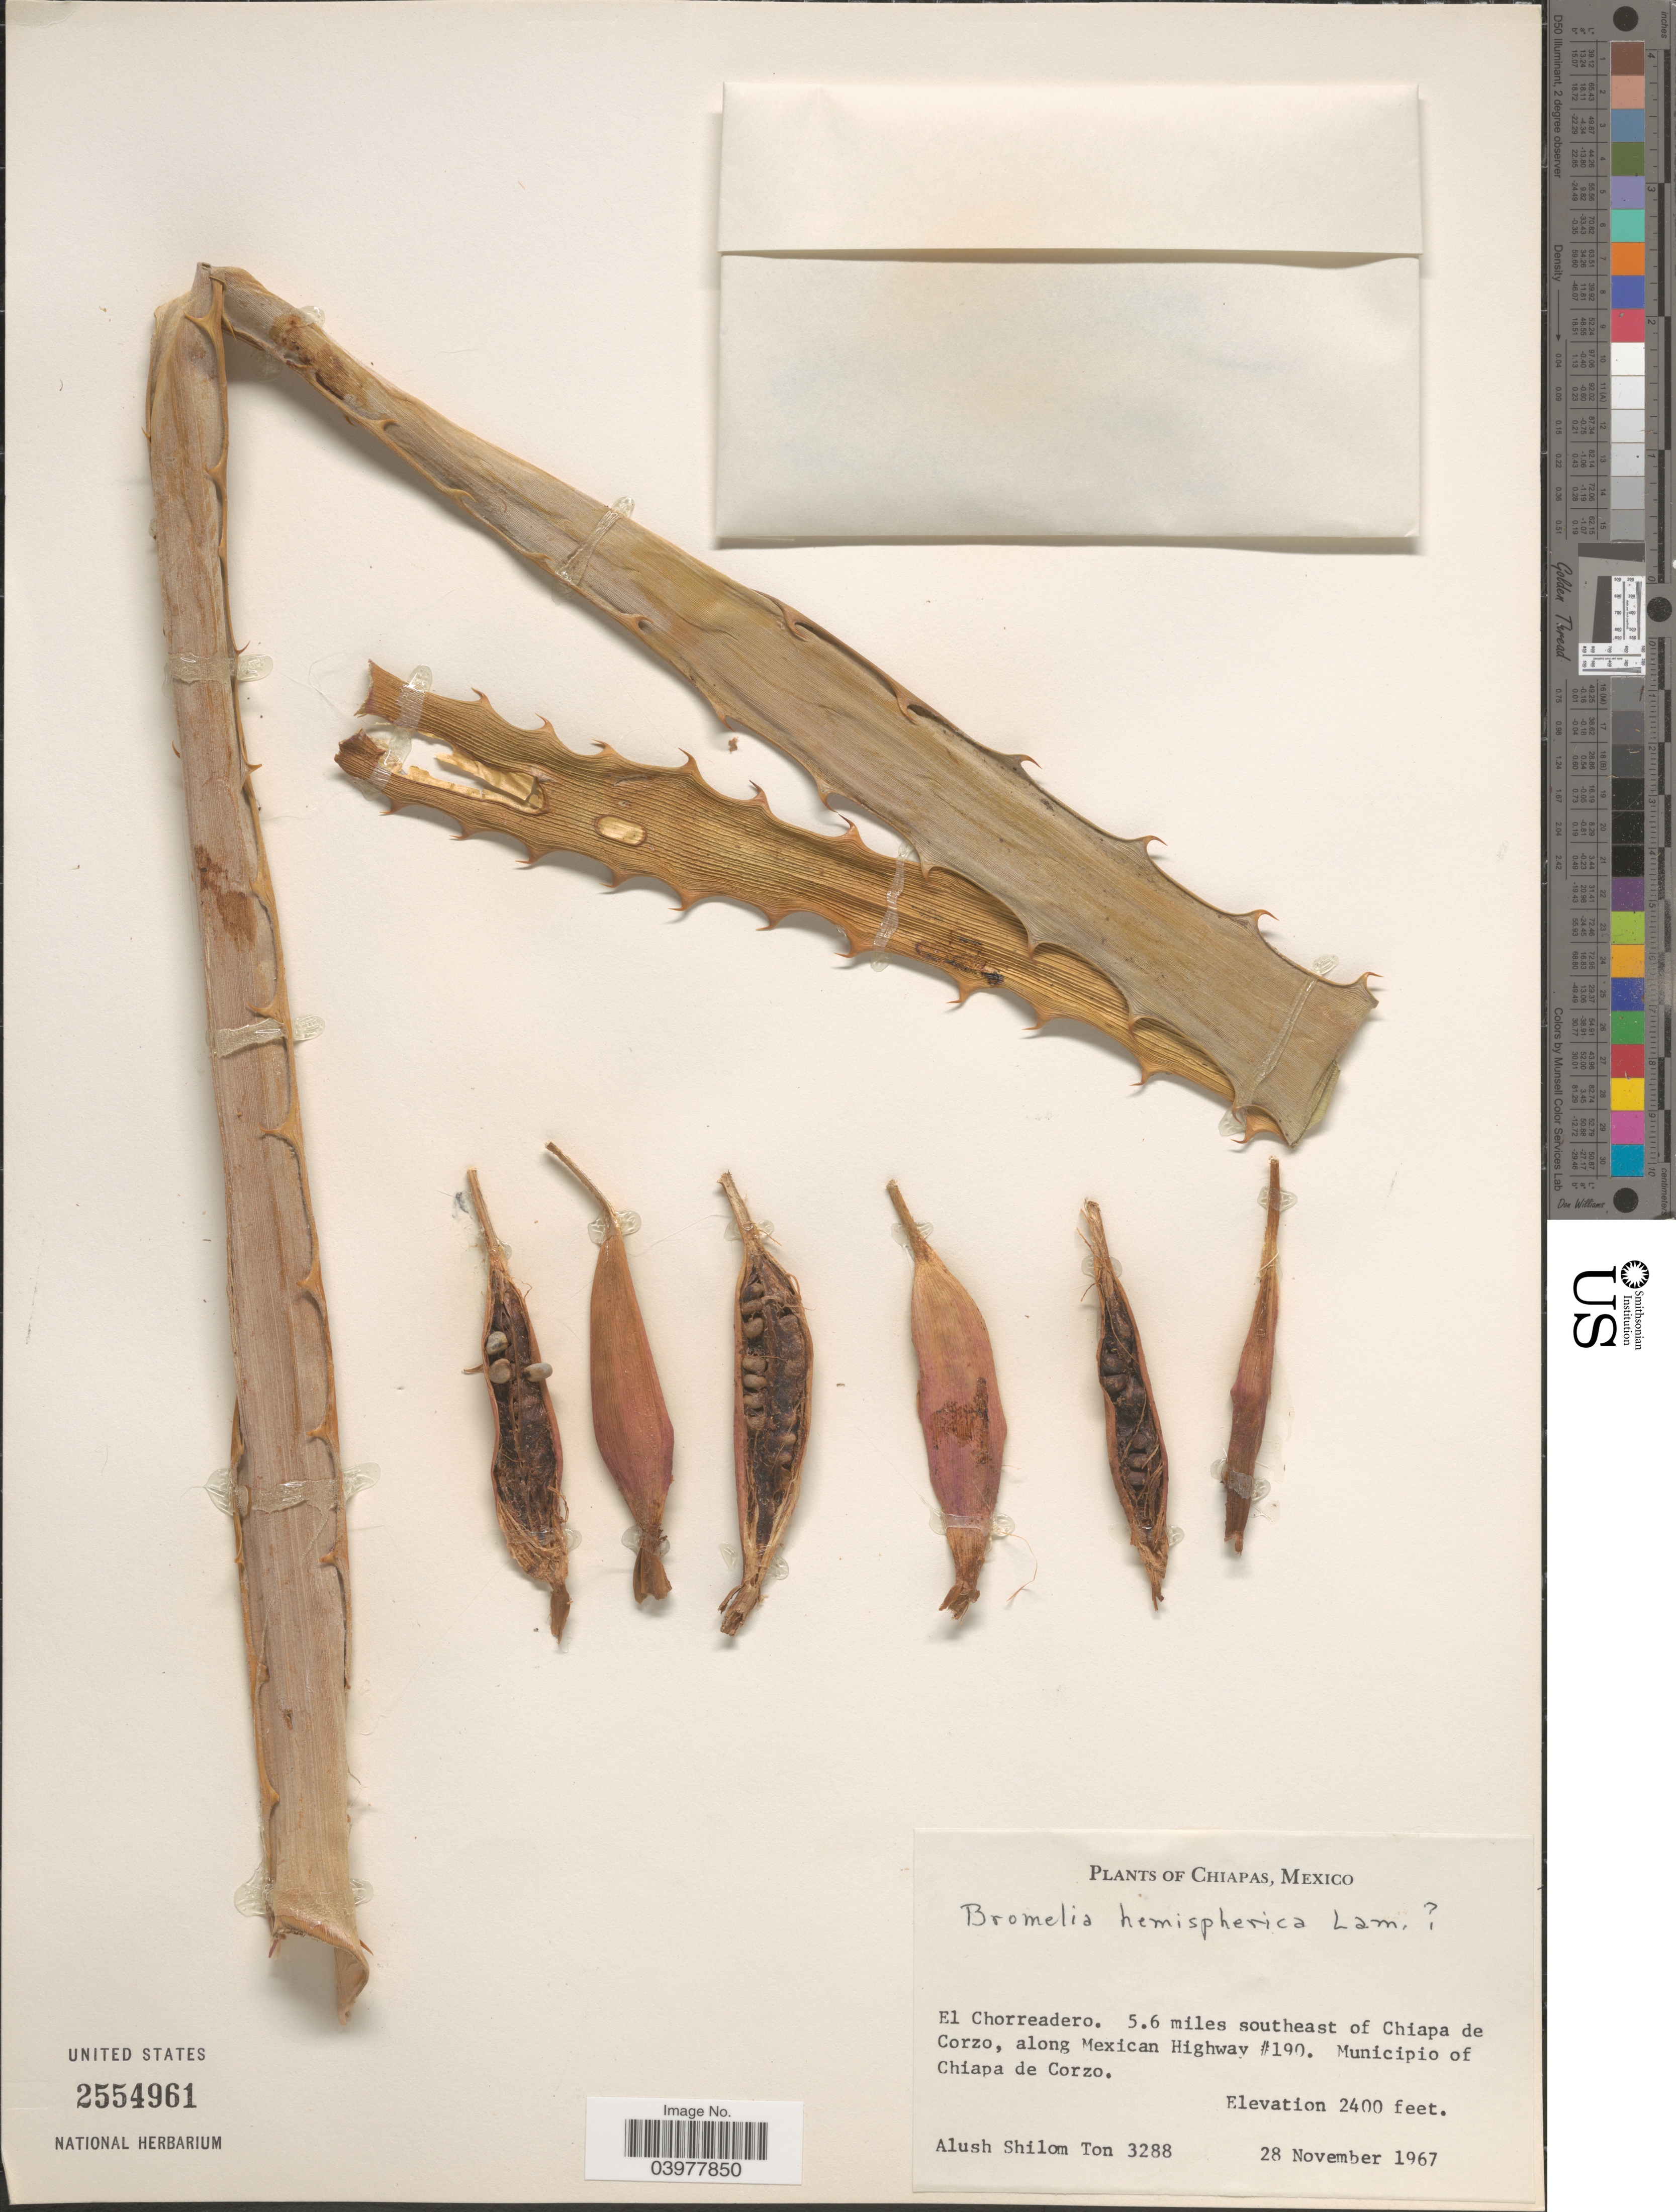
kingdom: Plantae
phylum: Tracheophyta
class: Liliopsida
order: Poales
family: Bromeliaceae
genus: Bromelia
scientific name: Bromelia hemispherica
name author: Lam.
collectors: A. S. Ton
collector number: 3288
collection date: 1967-11-28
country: Mexico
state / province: Chiapas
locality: El Chorreadero. 5.6 miles southeast of Chiapa de Corzo, along Mexican Highway #190. Muncipio of Chiapa de Corzo.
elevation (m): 732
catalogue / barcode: US 2554961